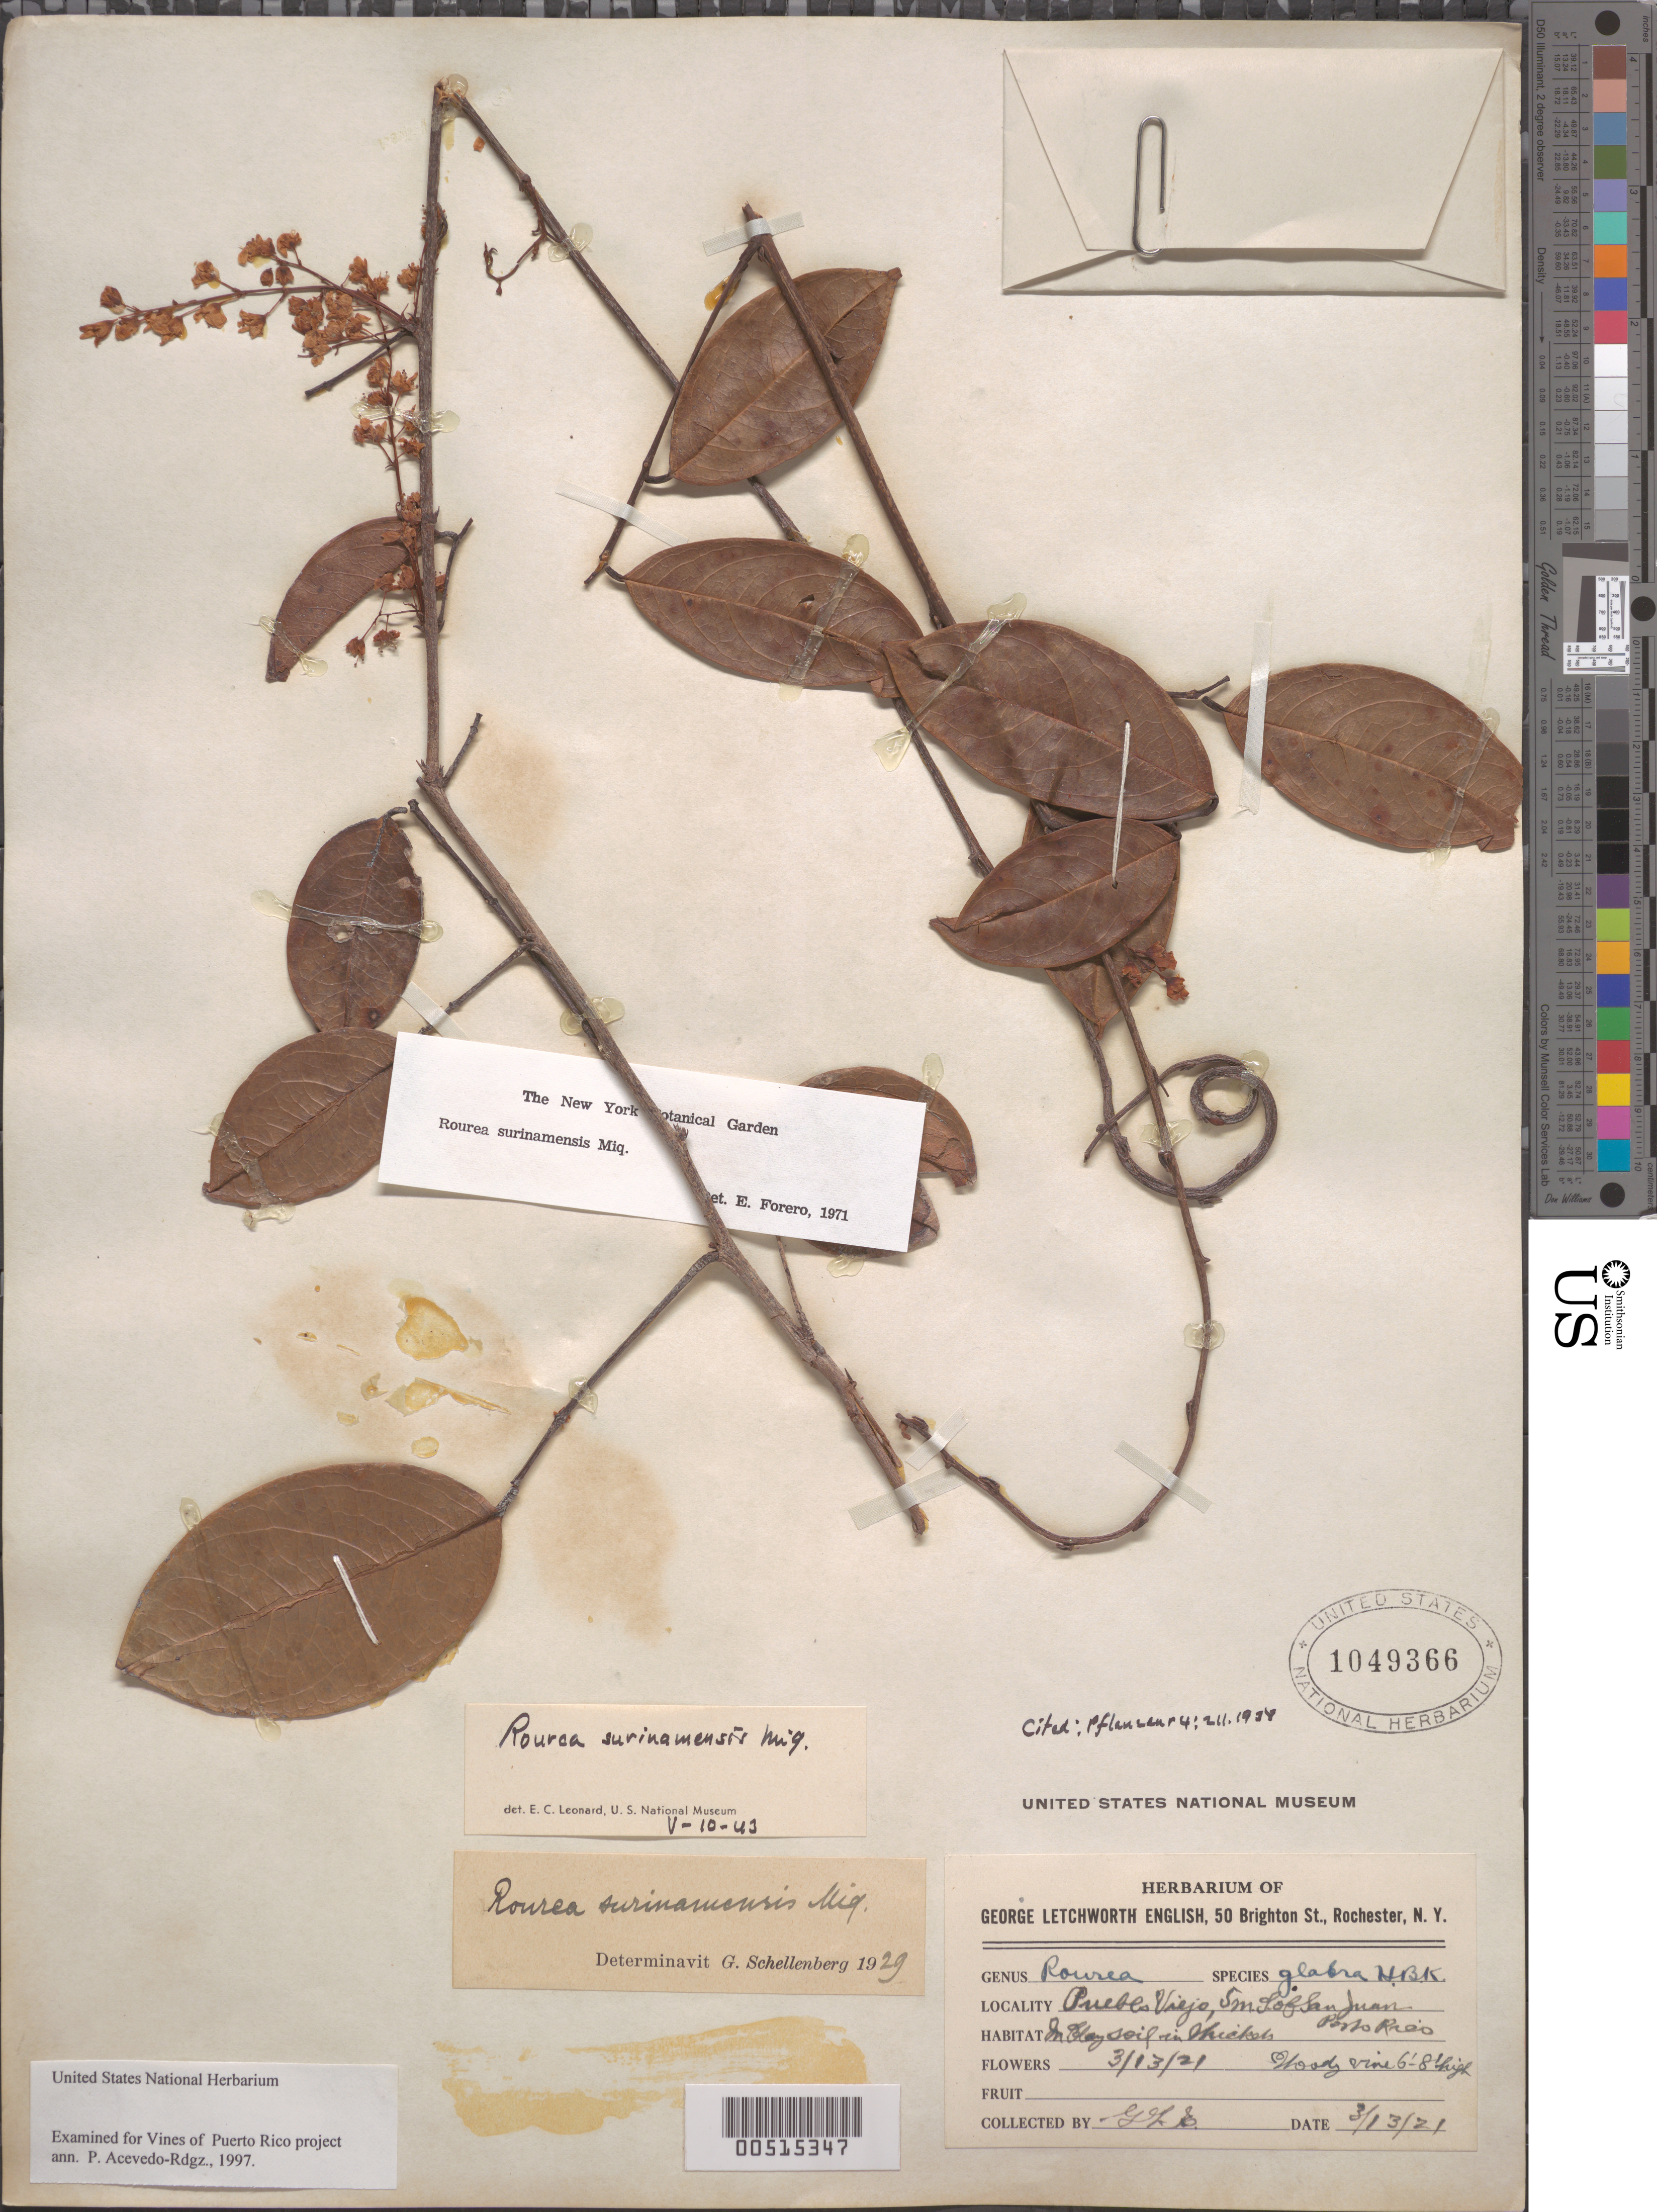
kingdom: Plantae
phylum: Tracheophyta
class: Magnoliopsida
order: Oxalidales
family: Connaraceae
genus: Rourea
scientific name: Rourea surinamensis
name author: Miq.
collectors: G. English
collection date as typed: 13 Mar 1921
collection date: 1921-03-13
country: Puerto Rico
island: Greater Antilles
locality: Pueblo Viejo, 5 mi. S of San Juan. In clay soil in thicket.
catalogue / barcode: US 1049366